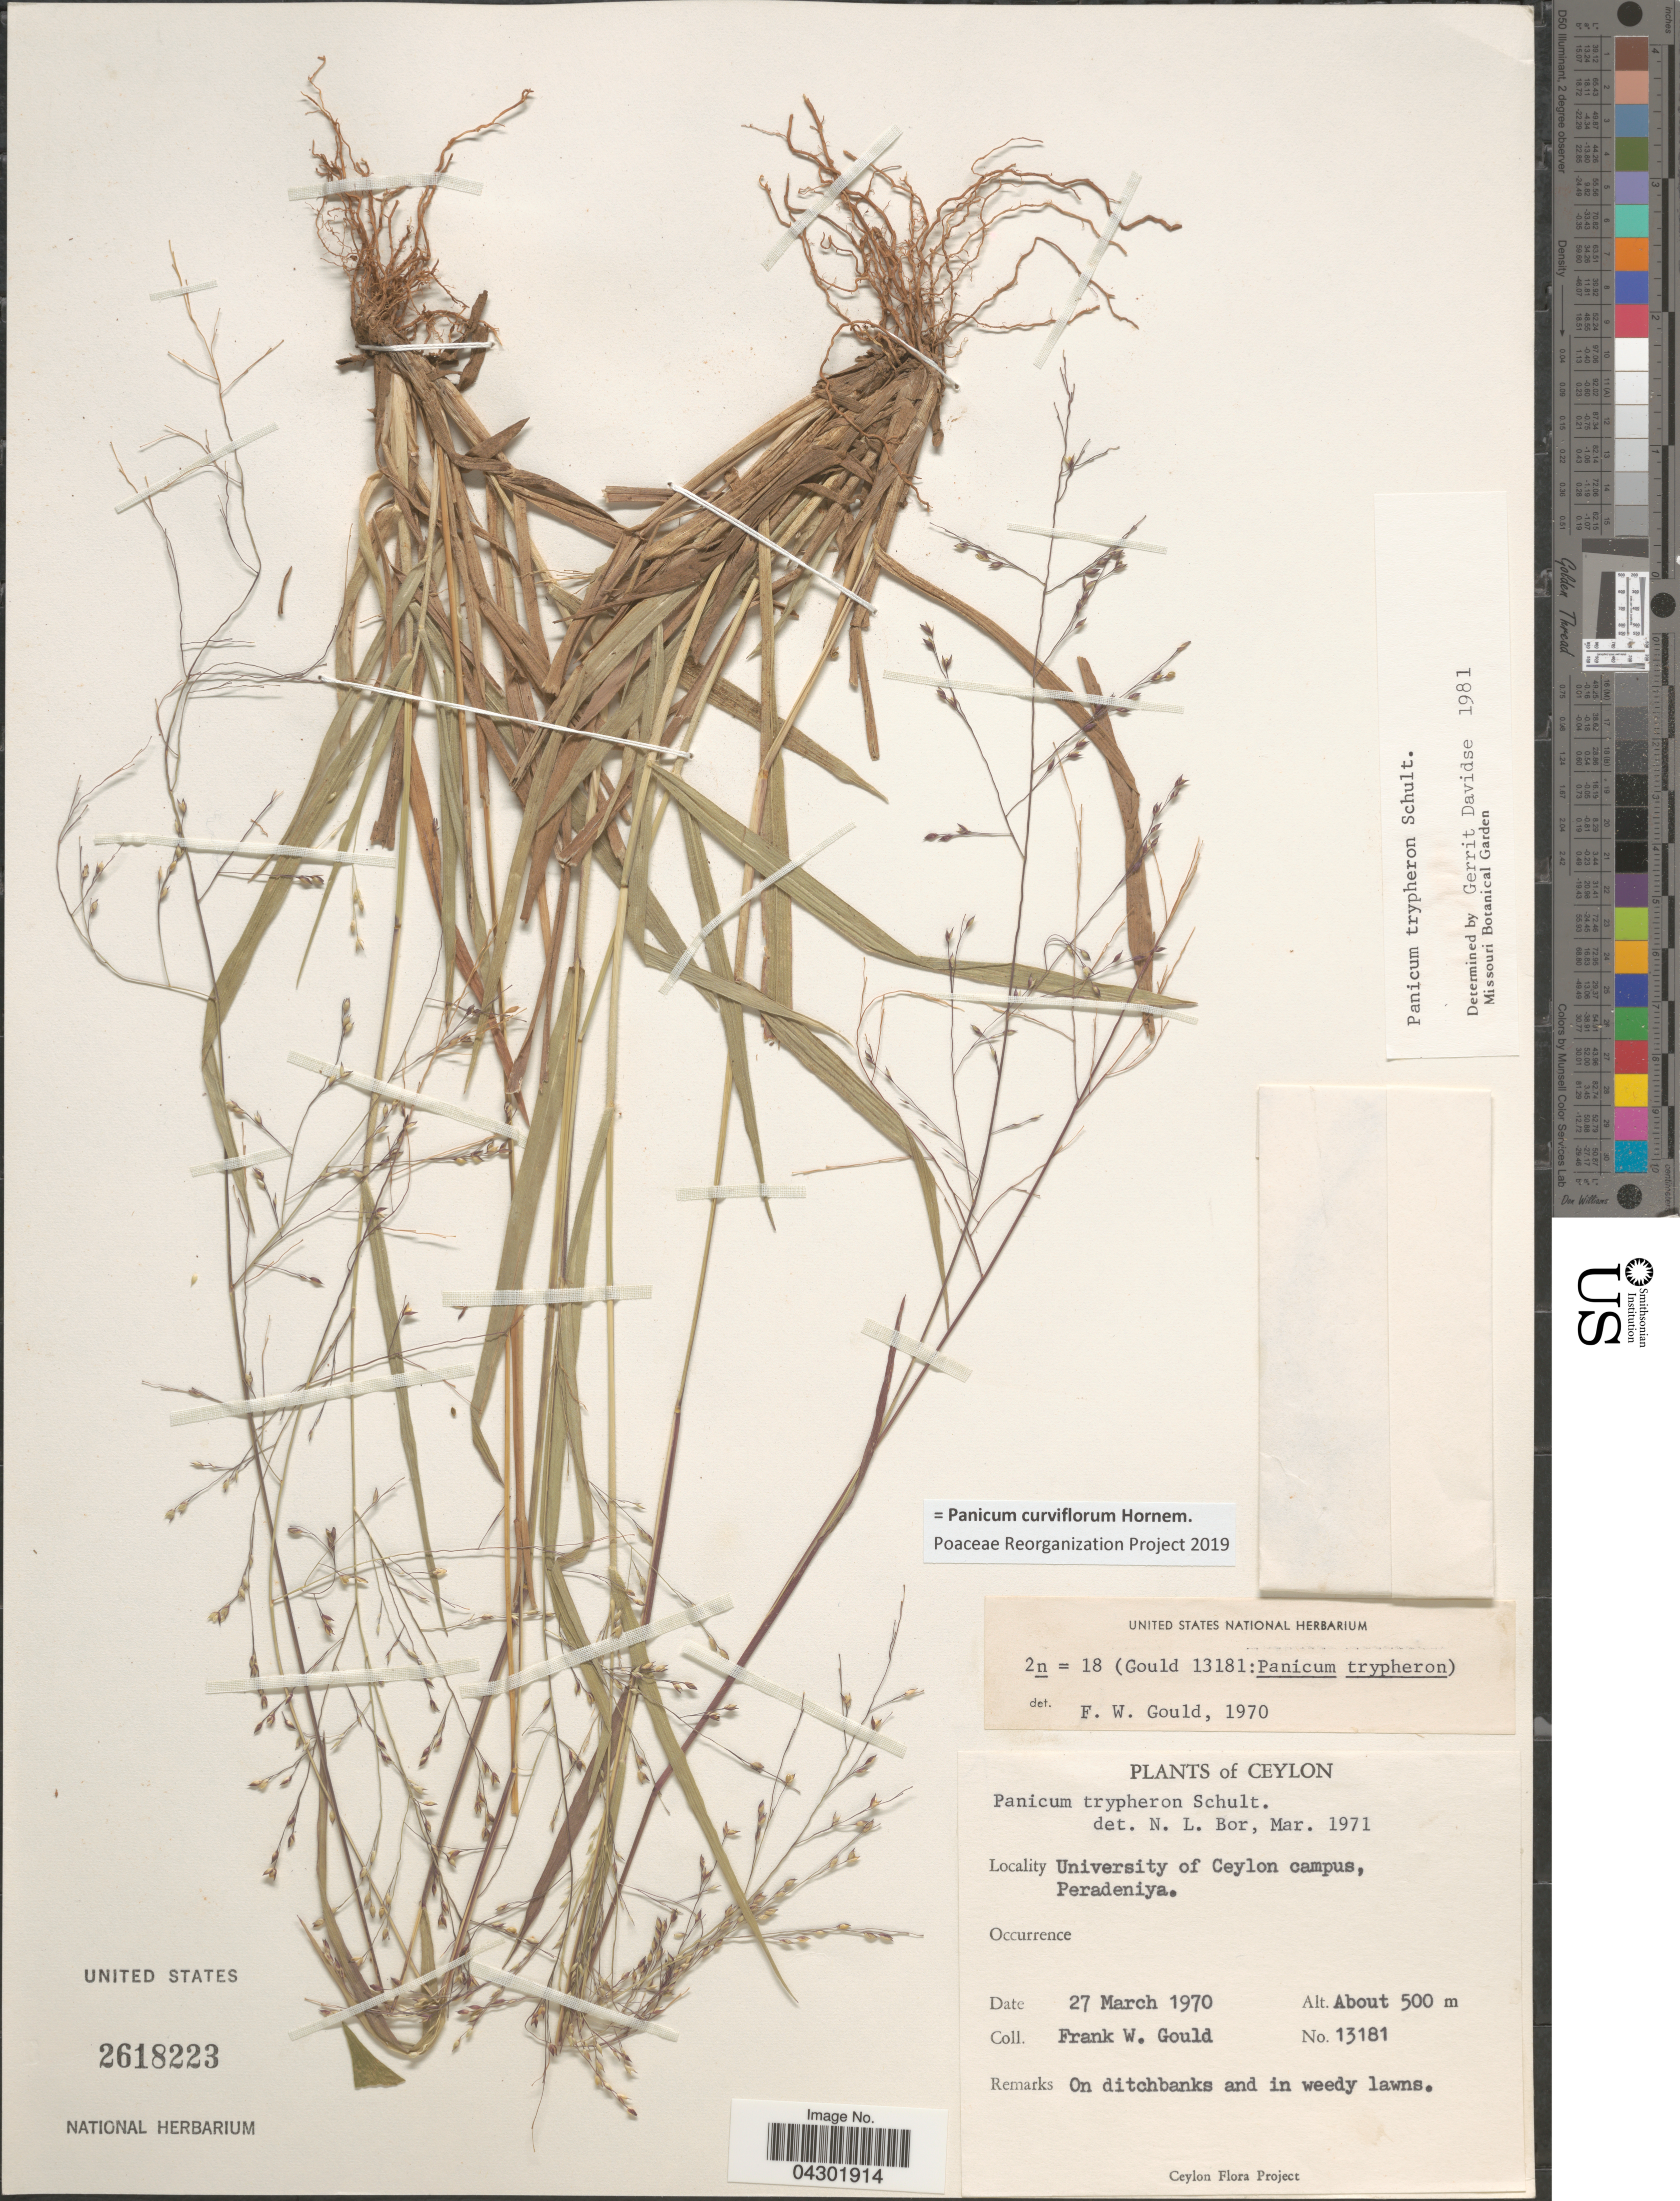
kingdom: Plantae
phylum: Tracheophyta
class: Liliopsida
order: Poales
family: Poaceae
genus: Panicum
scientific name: Panicum curviflorum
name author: Hornem.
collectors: F. W. Gould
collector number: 13181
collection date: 1970-03-27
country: Sri Lanka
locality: Ceylon. University of Ceylon campus, Peradeniya. On ditchbanks and in weedy lawns.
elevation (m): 500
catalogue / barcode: US 2618223